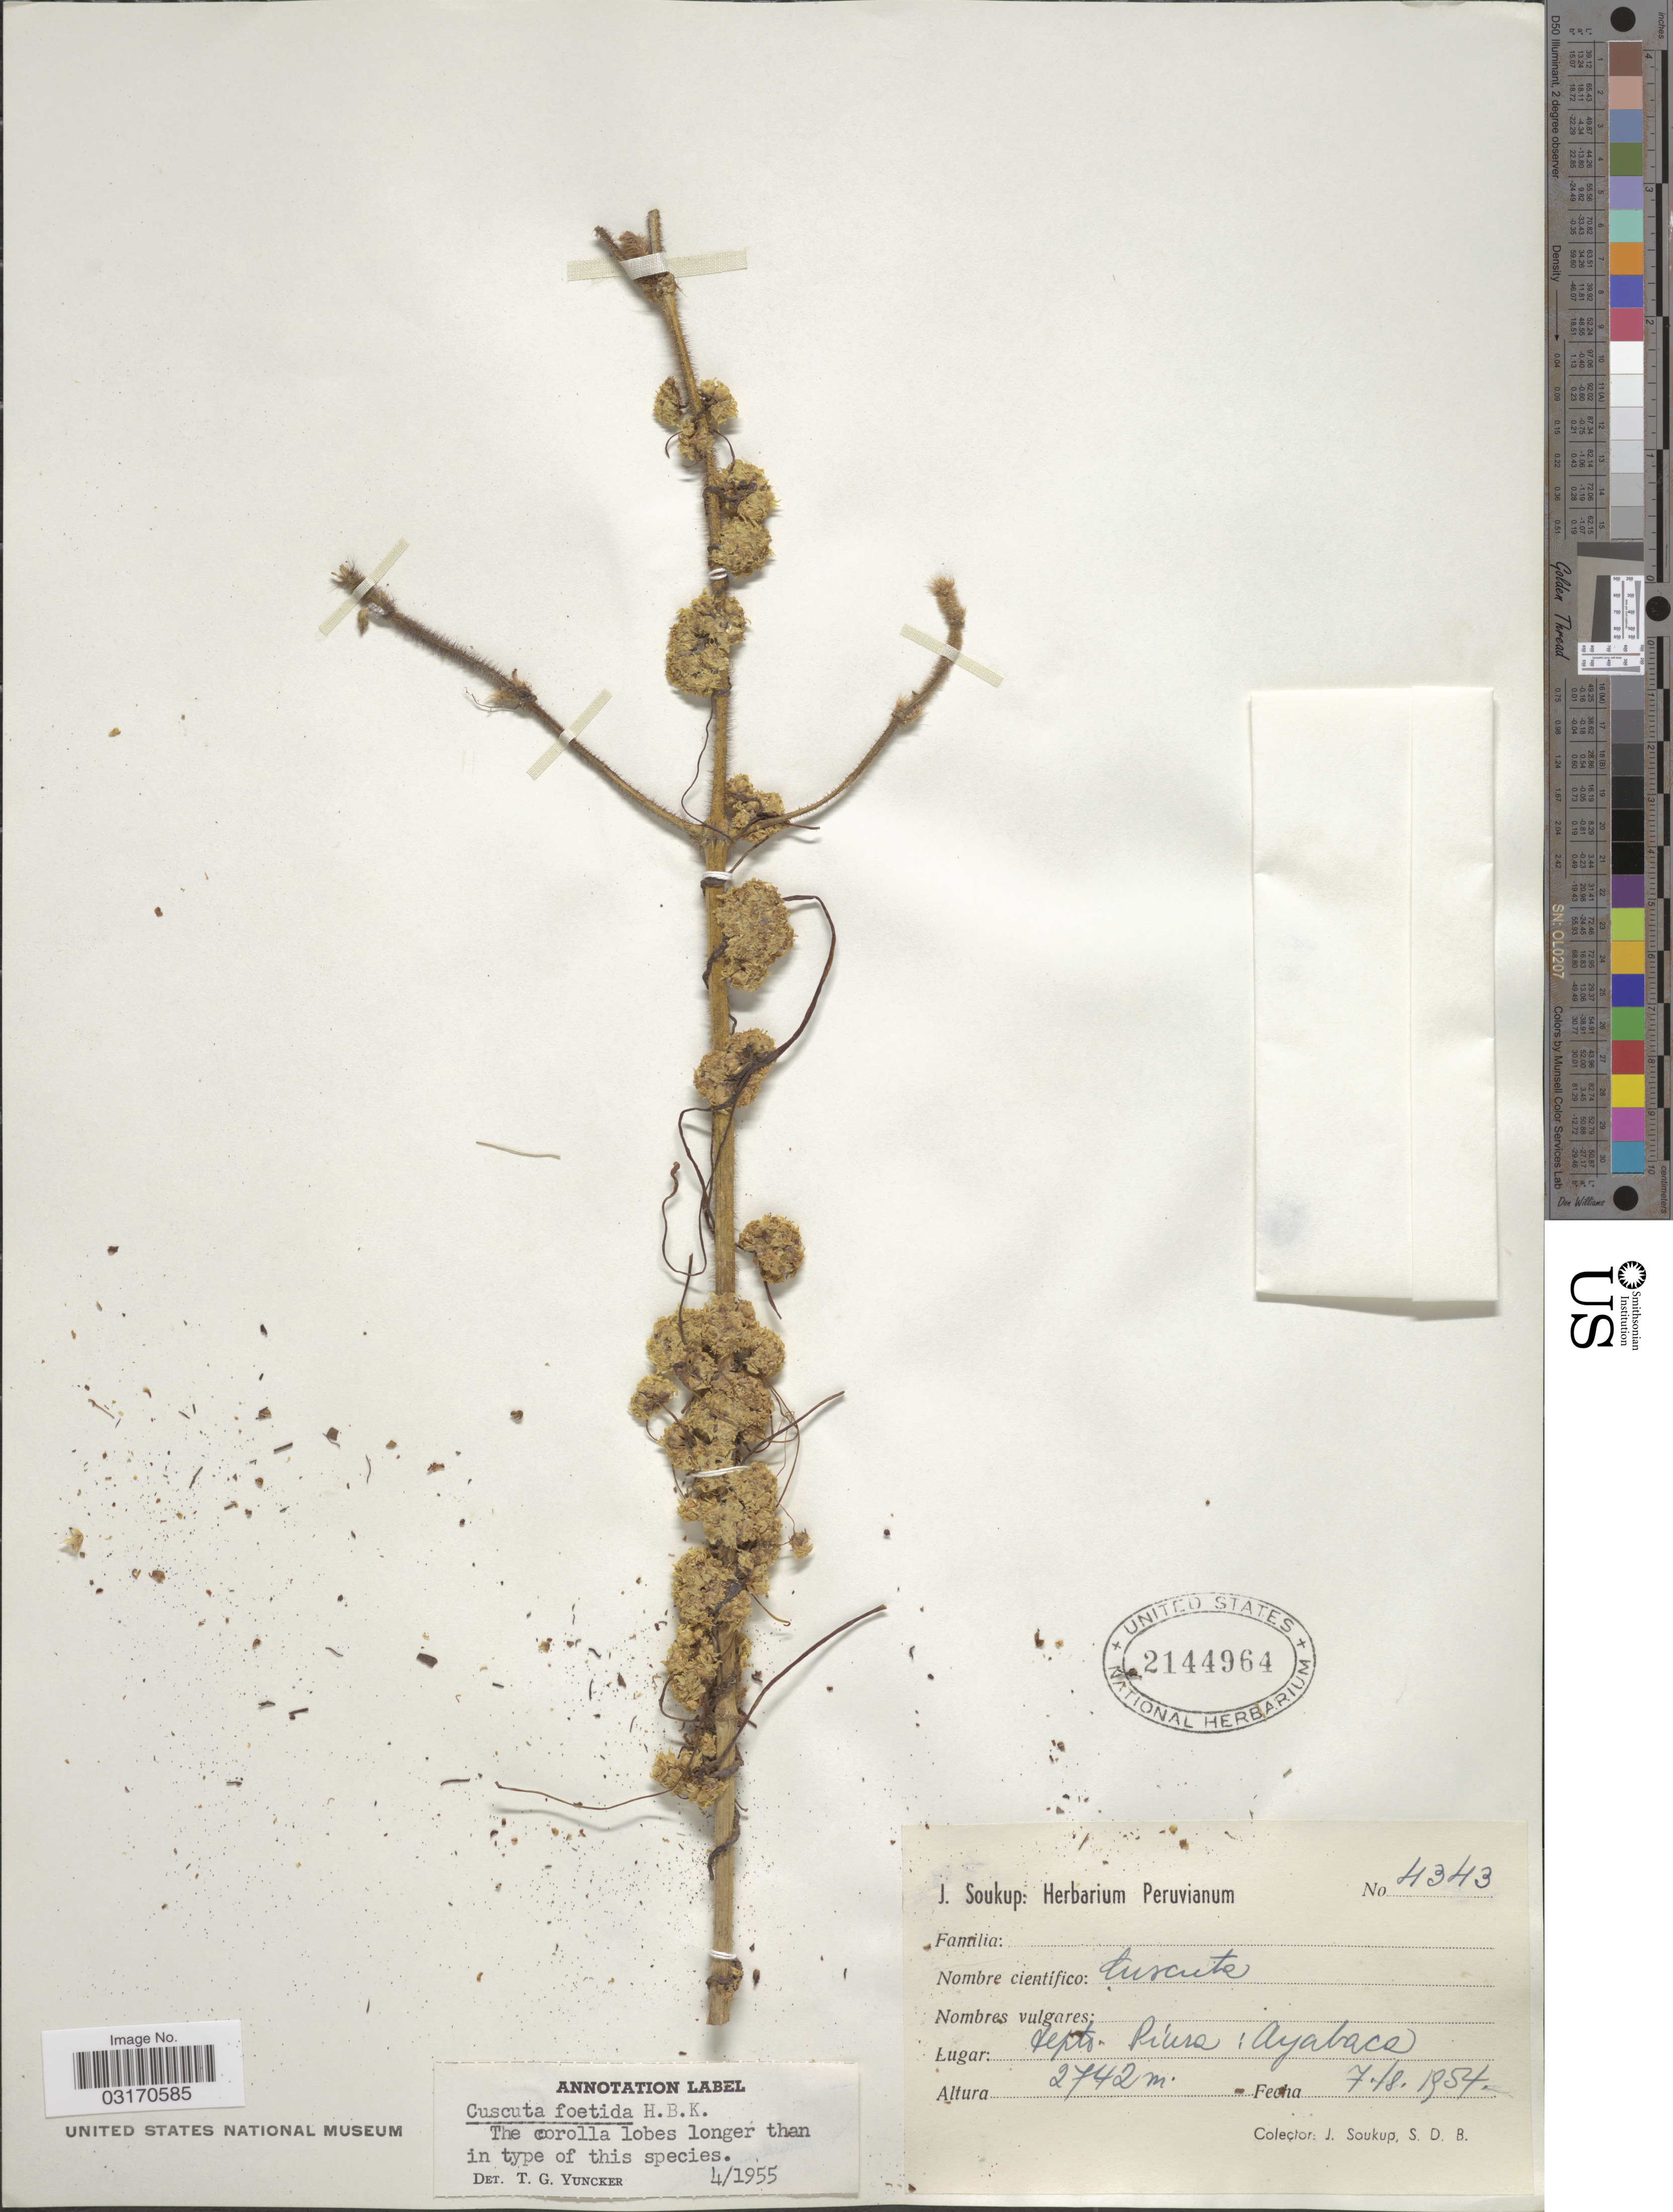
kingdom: Plantae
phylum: Tracheophyta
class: Magnoliopsida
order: Solanales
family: Convolvulaceae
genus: Cuscuta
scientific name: Cuscuta foetida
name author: Kunth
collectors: J. Soukup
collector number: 4343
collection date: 1954-08-07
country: Peru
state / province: Piura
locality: Depto. Piura: Ayabaca.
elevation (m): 2742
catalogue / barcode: US 2144964